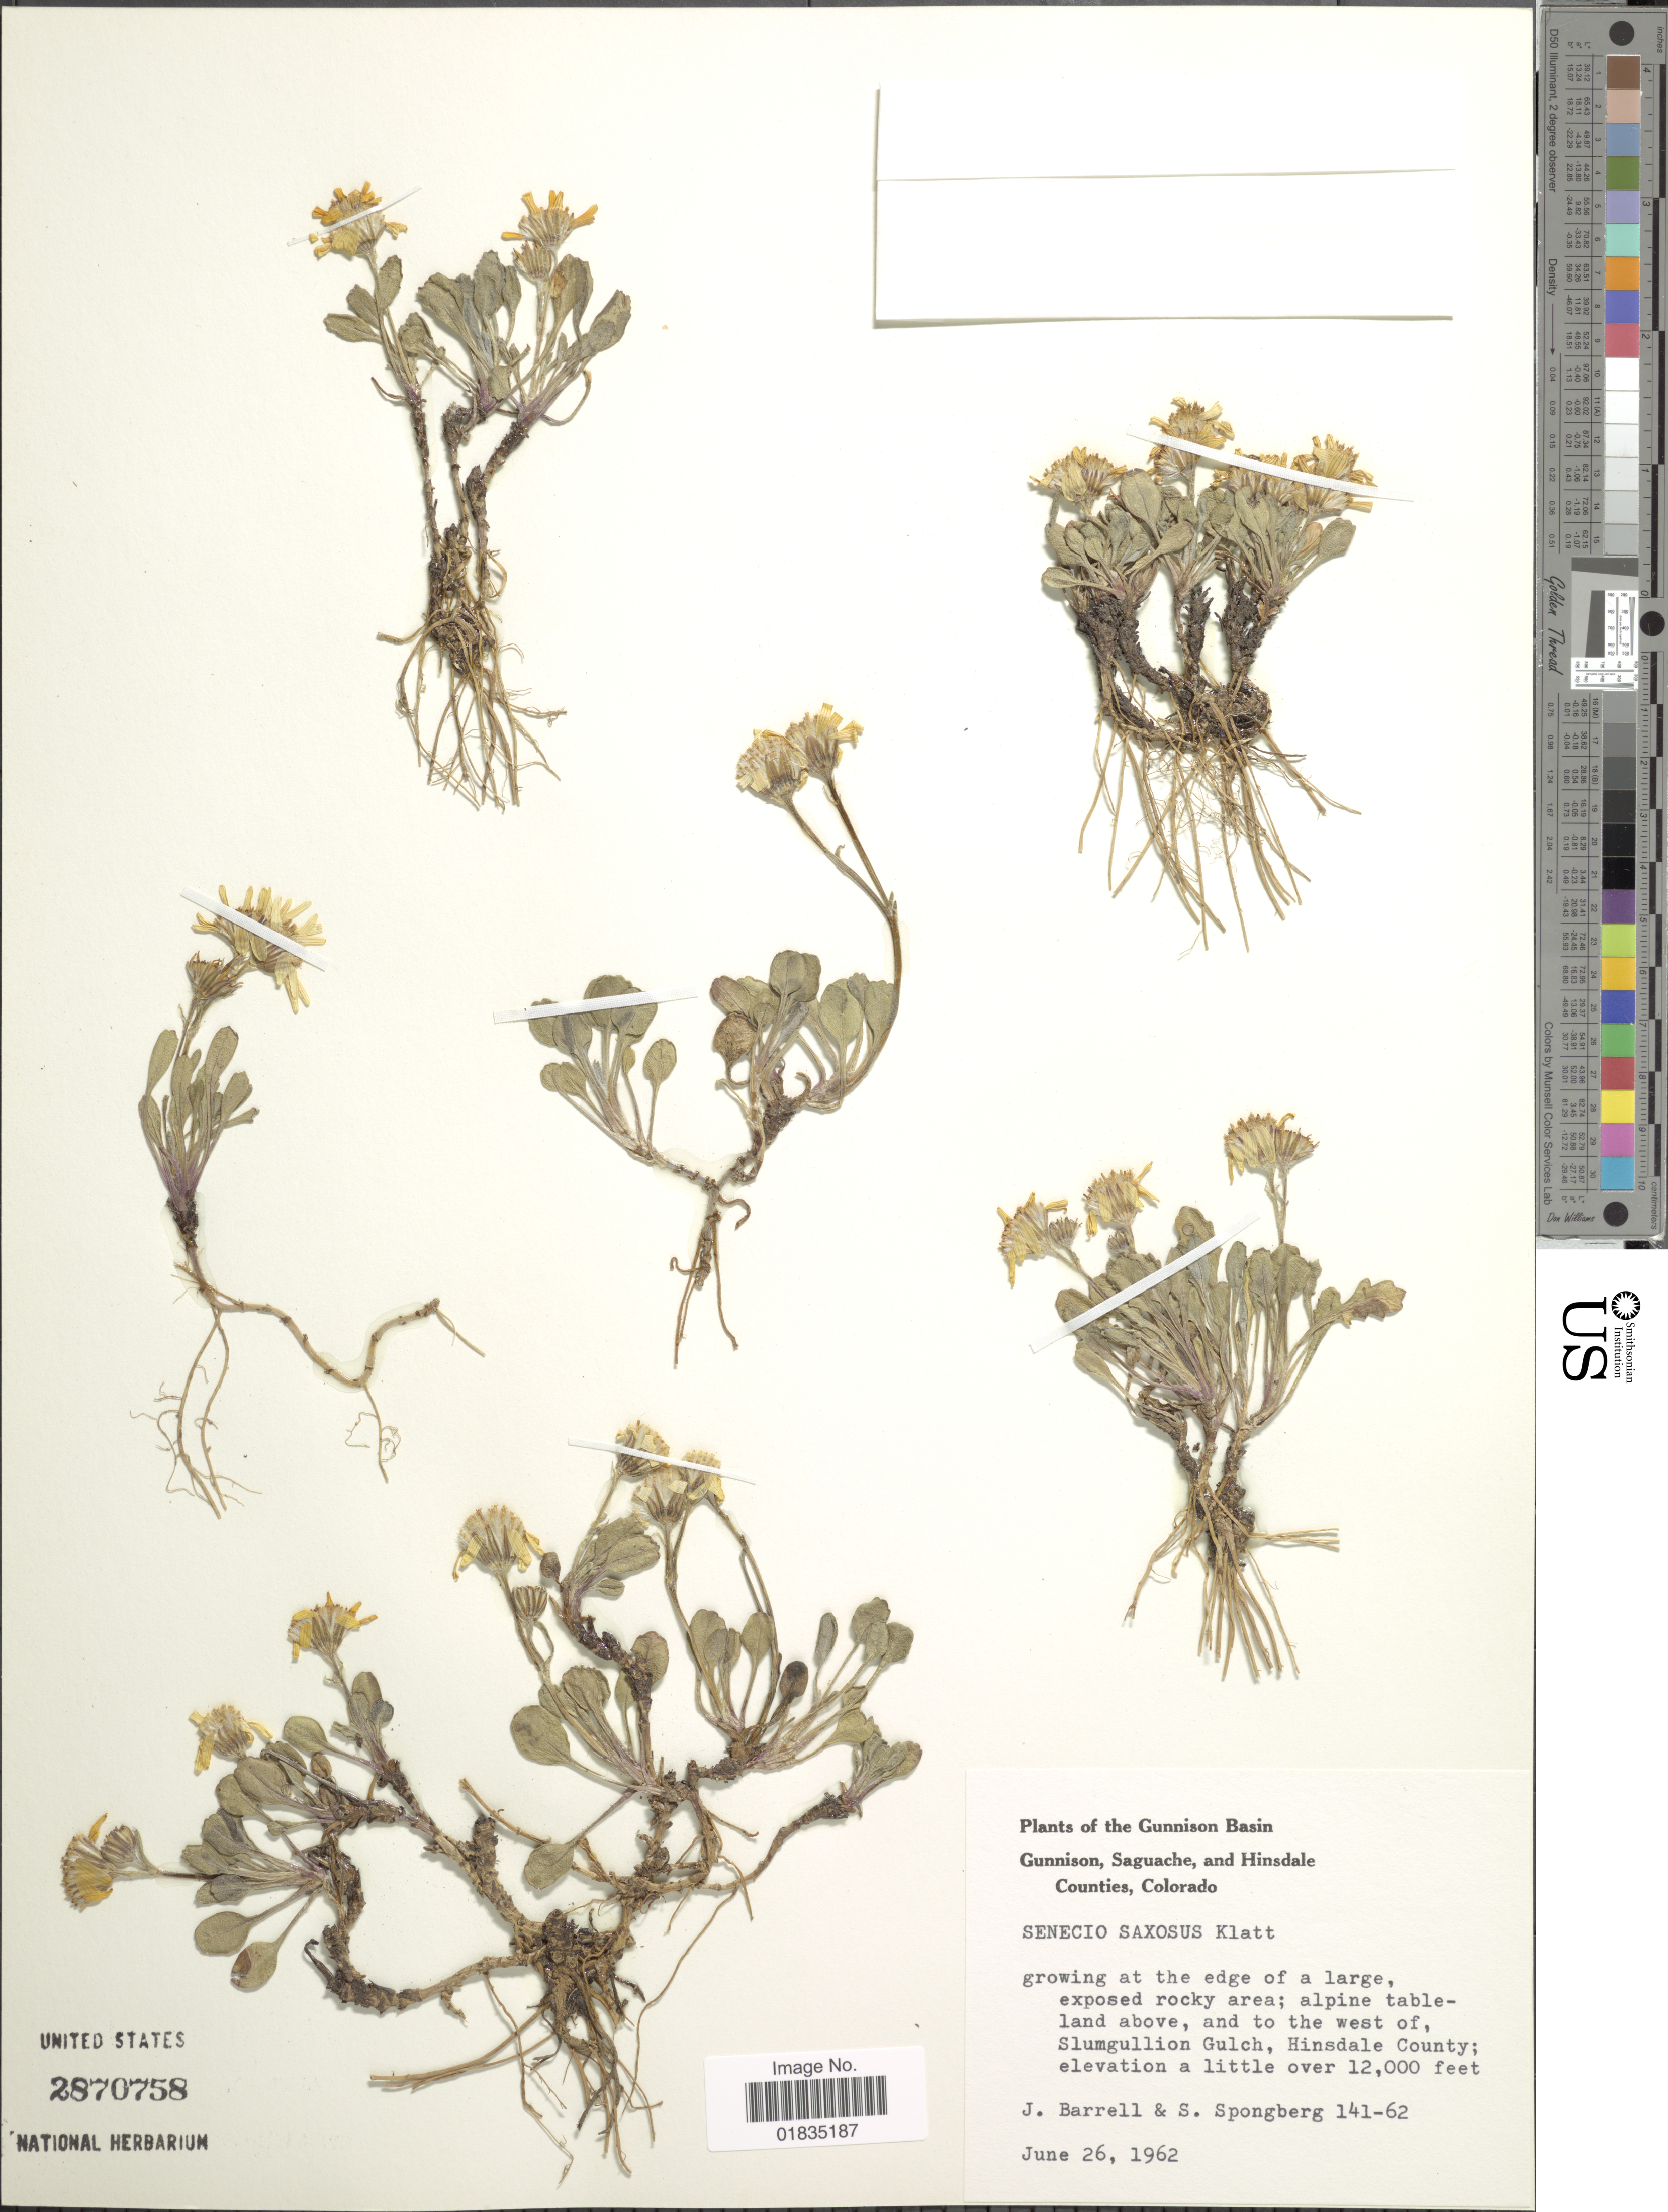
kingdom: Plantae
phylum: Tracheophyta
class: Magnoliopsida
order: Asterales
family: Asteraceae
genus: Packera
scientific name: Packera werneriifolia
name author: (A. Gray) W.A. Weber & Á. Löve ex Trock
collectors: J. Barrell & S. A.Spongberg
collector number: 141-62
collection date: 1962-06-26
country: United States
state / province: Colorado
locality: Gunnison, Saguache and Hinsdale Counties, Colorado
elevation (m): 3658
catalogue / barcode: US 2870758